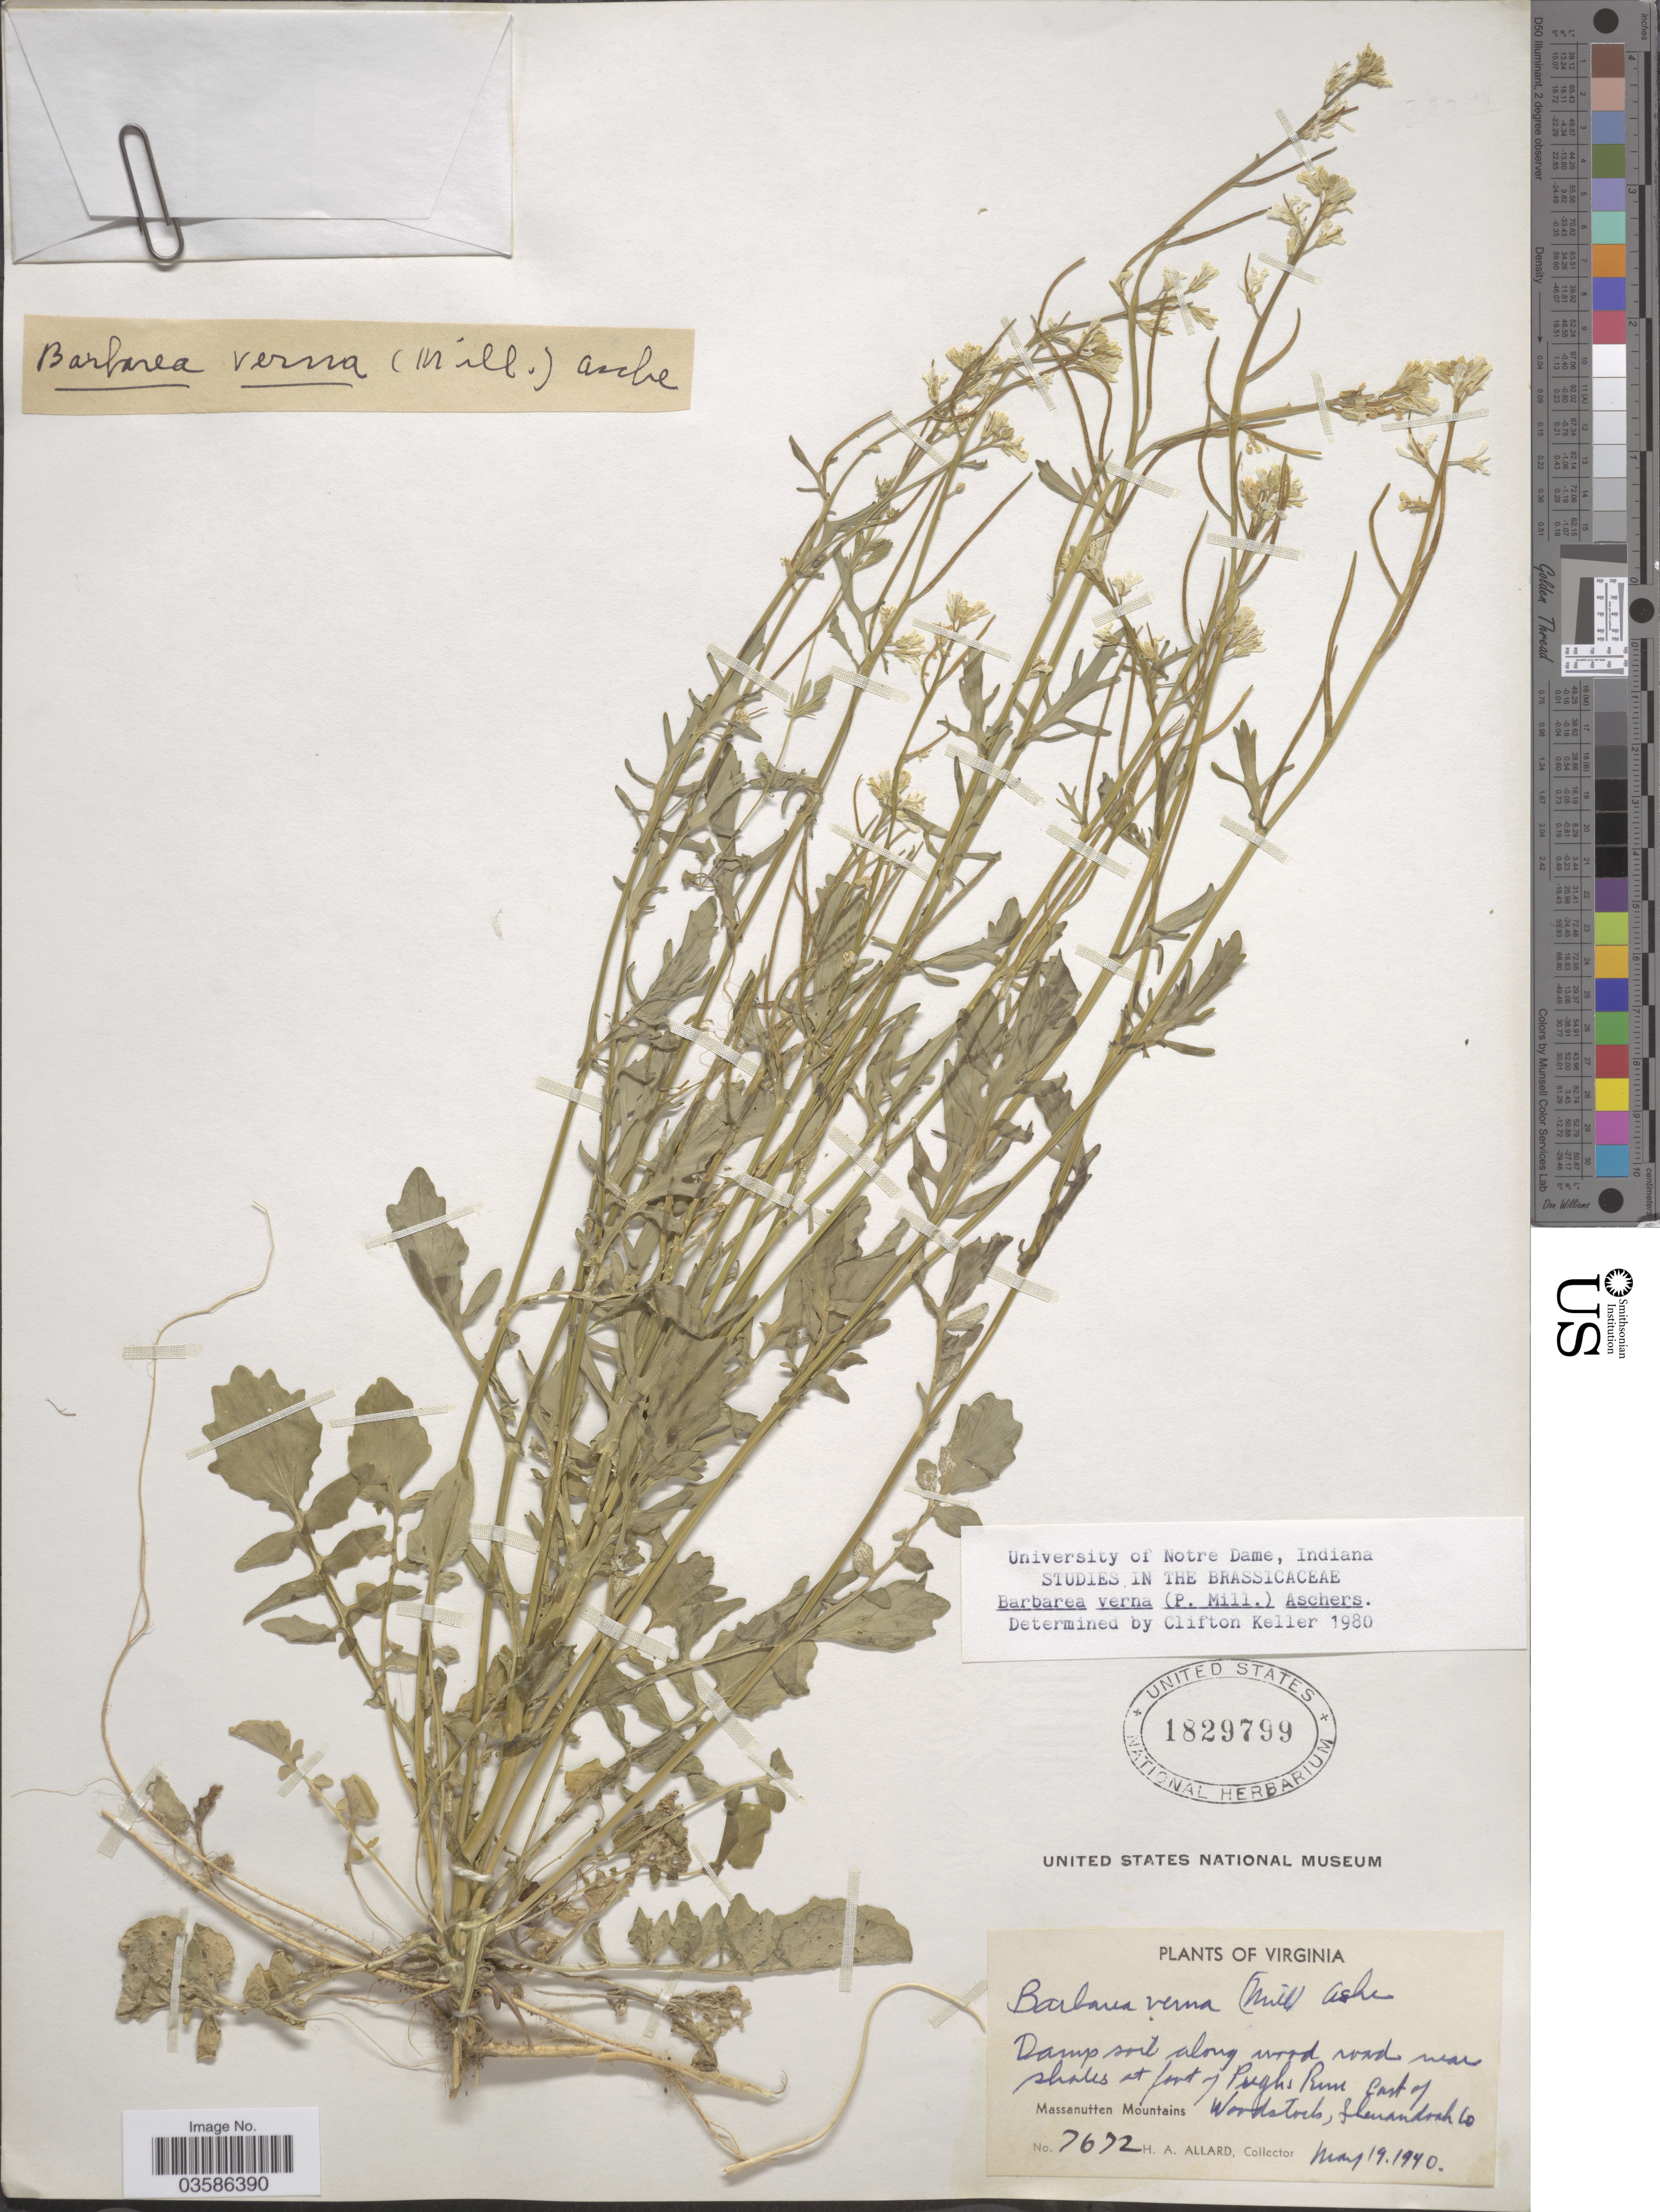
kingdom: Plantae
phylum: Tracheophyta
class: Magnoliopsida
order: Brassicales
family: Brassicaceae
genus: Barbarea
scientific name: Barbarea verna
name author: (Mill.) Asch.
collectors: H. A. Allard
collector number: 7672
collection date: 1940-05-19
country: United States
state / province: Virginia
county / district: Shenandoah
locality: Near shales at foot of Pughs Run East of Woodstock, Shenandoah Co. Massanutten Mountains.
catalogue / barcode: US 1829799